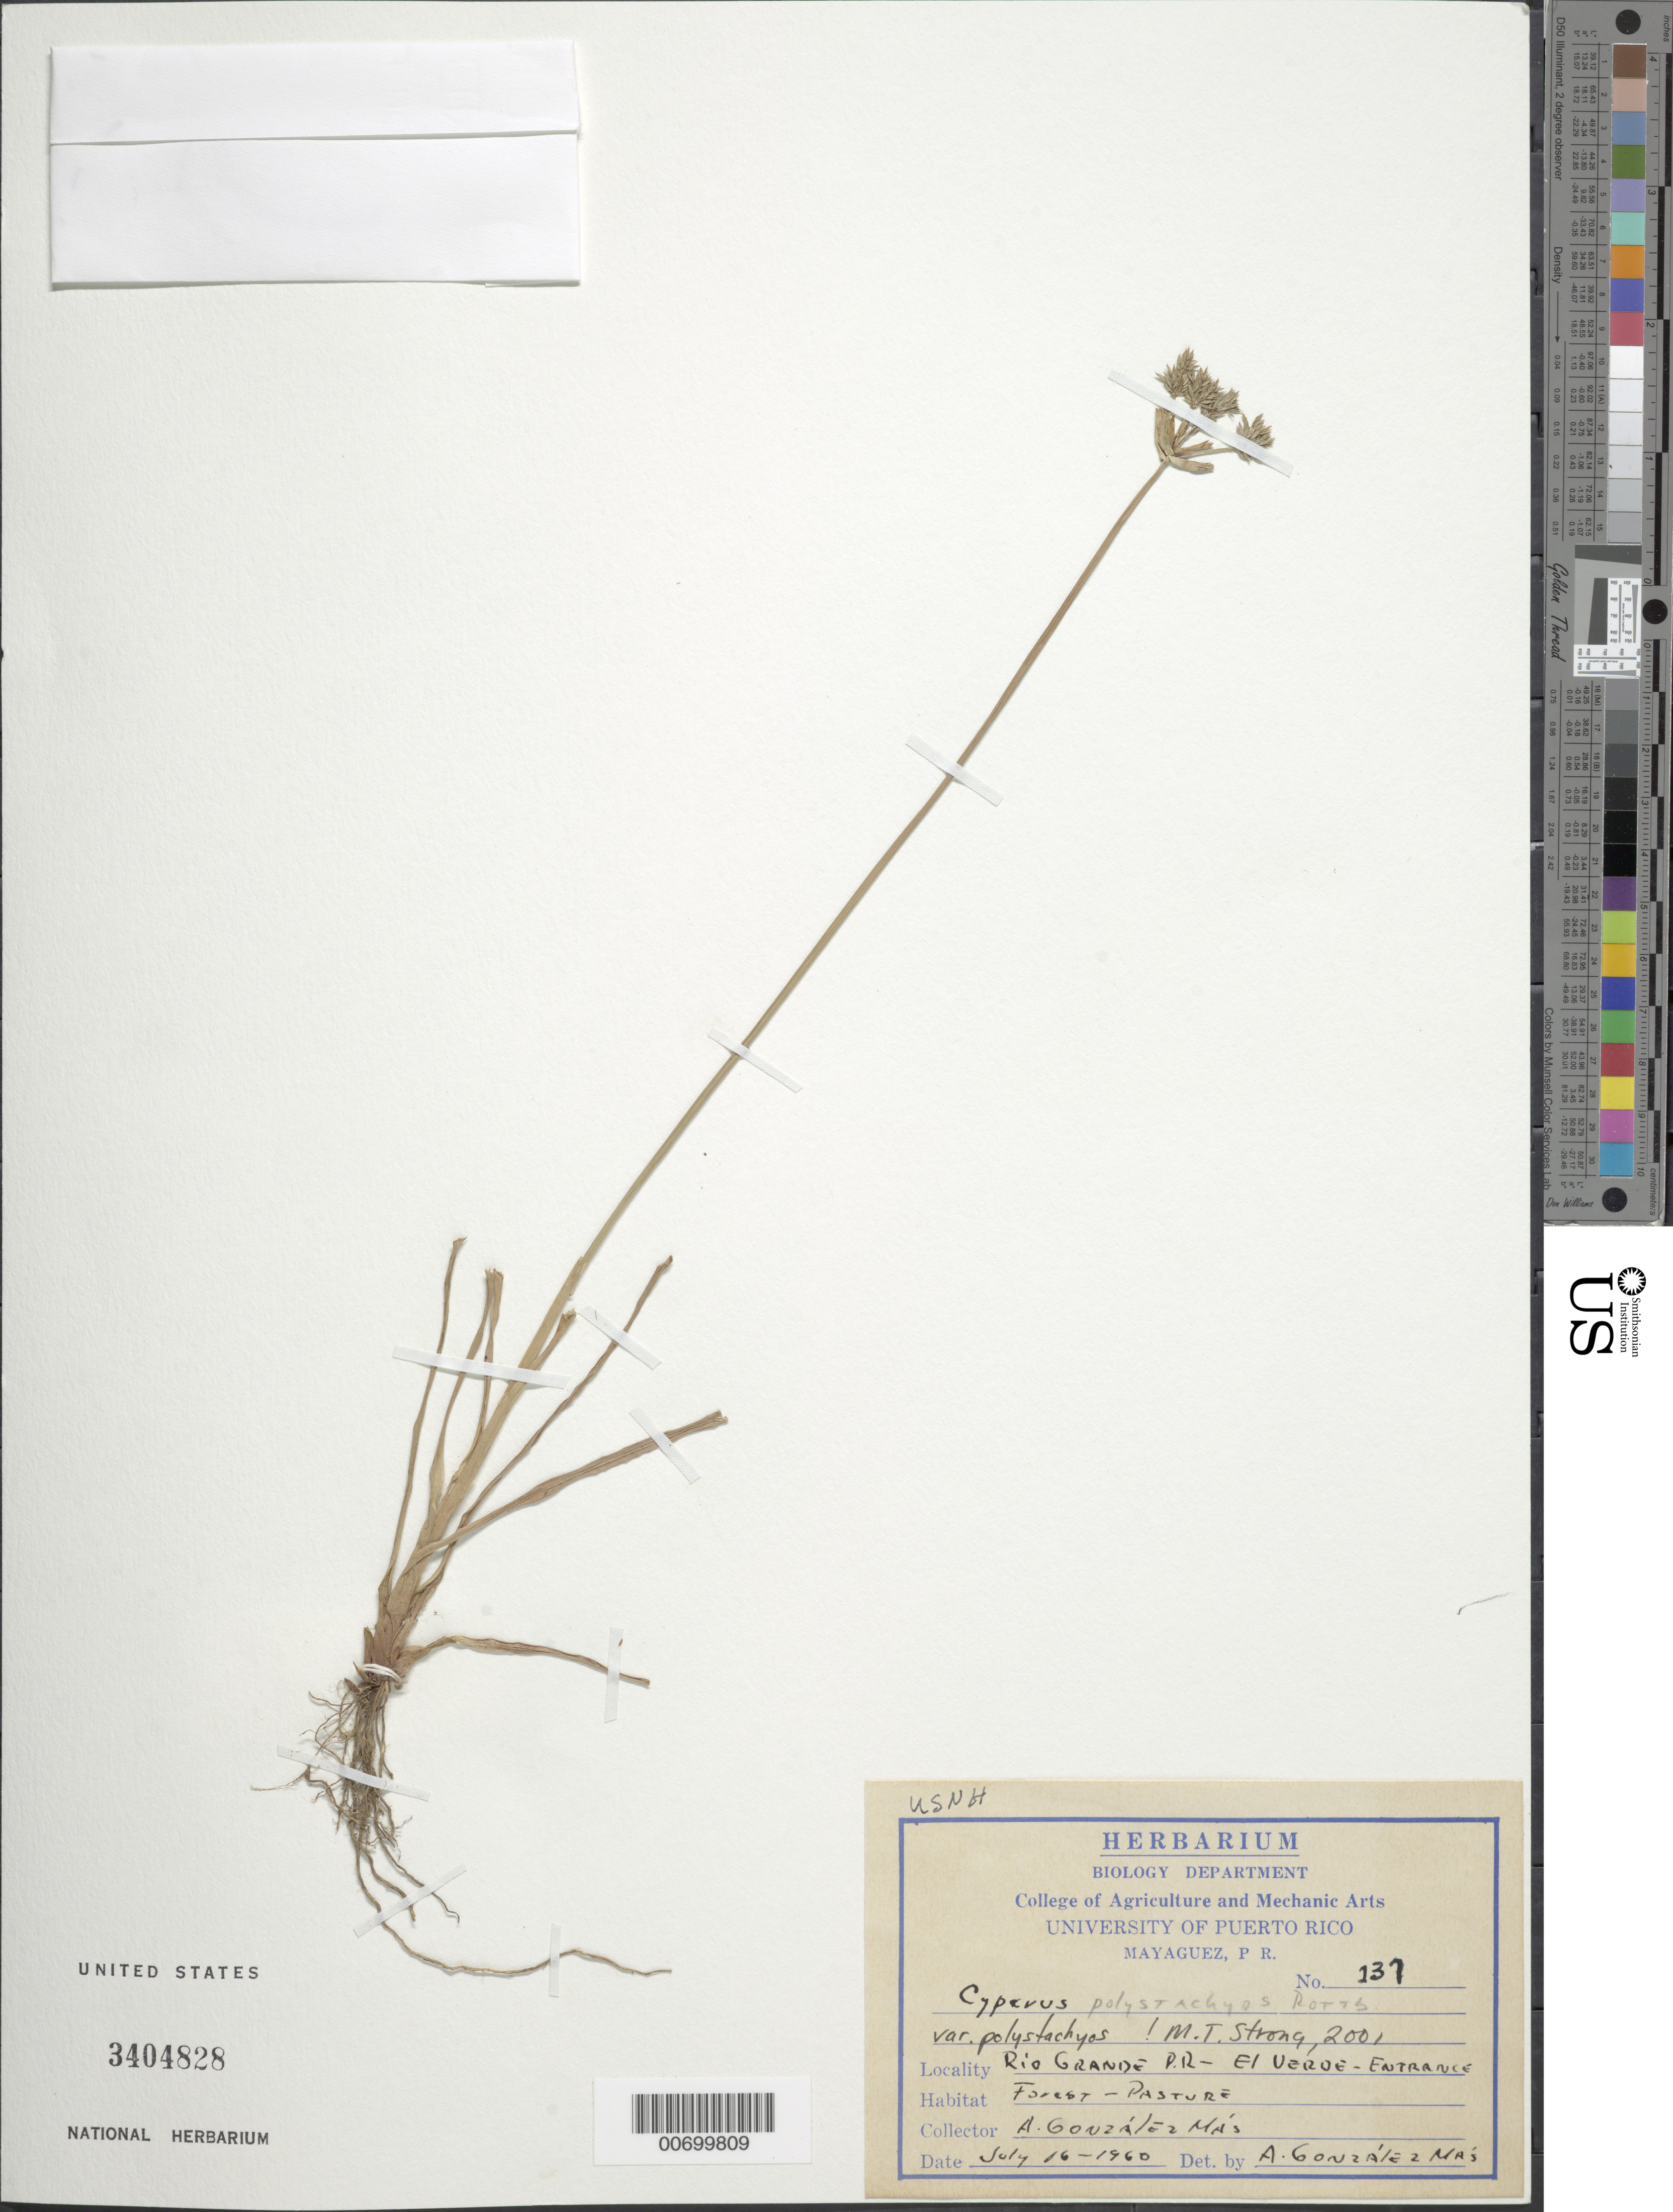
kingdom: Plantae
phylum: Tracheophyta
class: Liliopsida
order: Poales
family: Cyperaceae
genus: Cyperus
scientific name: Cyperus polystachyos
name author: Rottb.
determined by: Strong, M. T., (US), Smithsonian Institution - National Museum of Natural History (UNITED STATES)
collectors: A. González Más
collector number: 137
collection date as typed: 16 Jul 1960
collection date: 1960-07-16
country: Puerto Rico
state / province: Río Grande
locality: Río Grande: El Verde Forest entrance.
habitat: Pasture.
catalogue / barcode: US 3404828